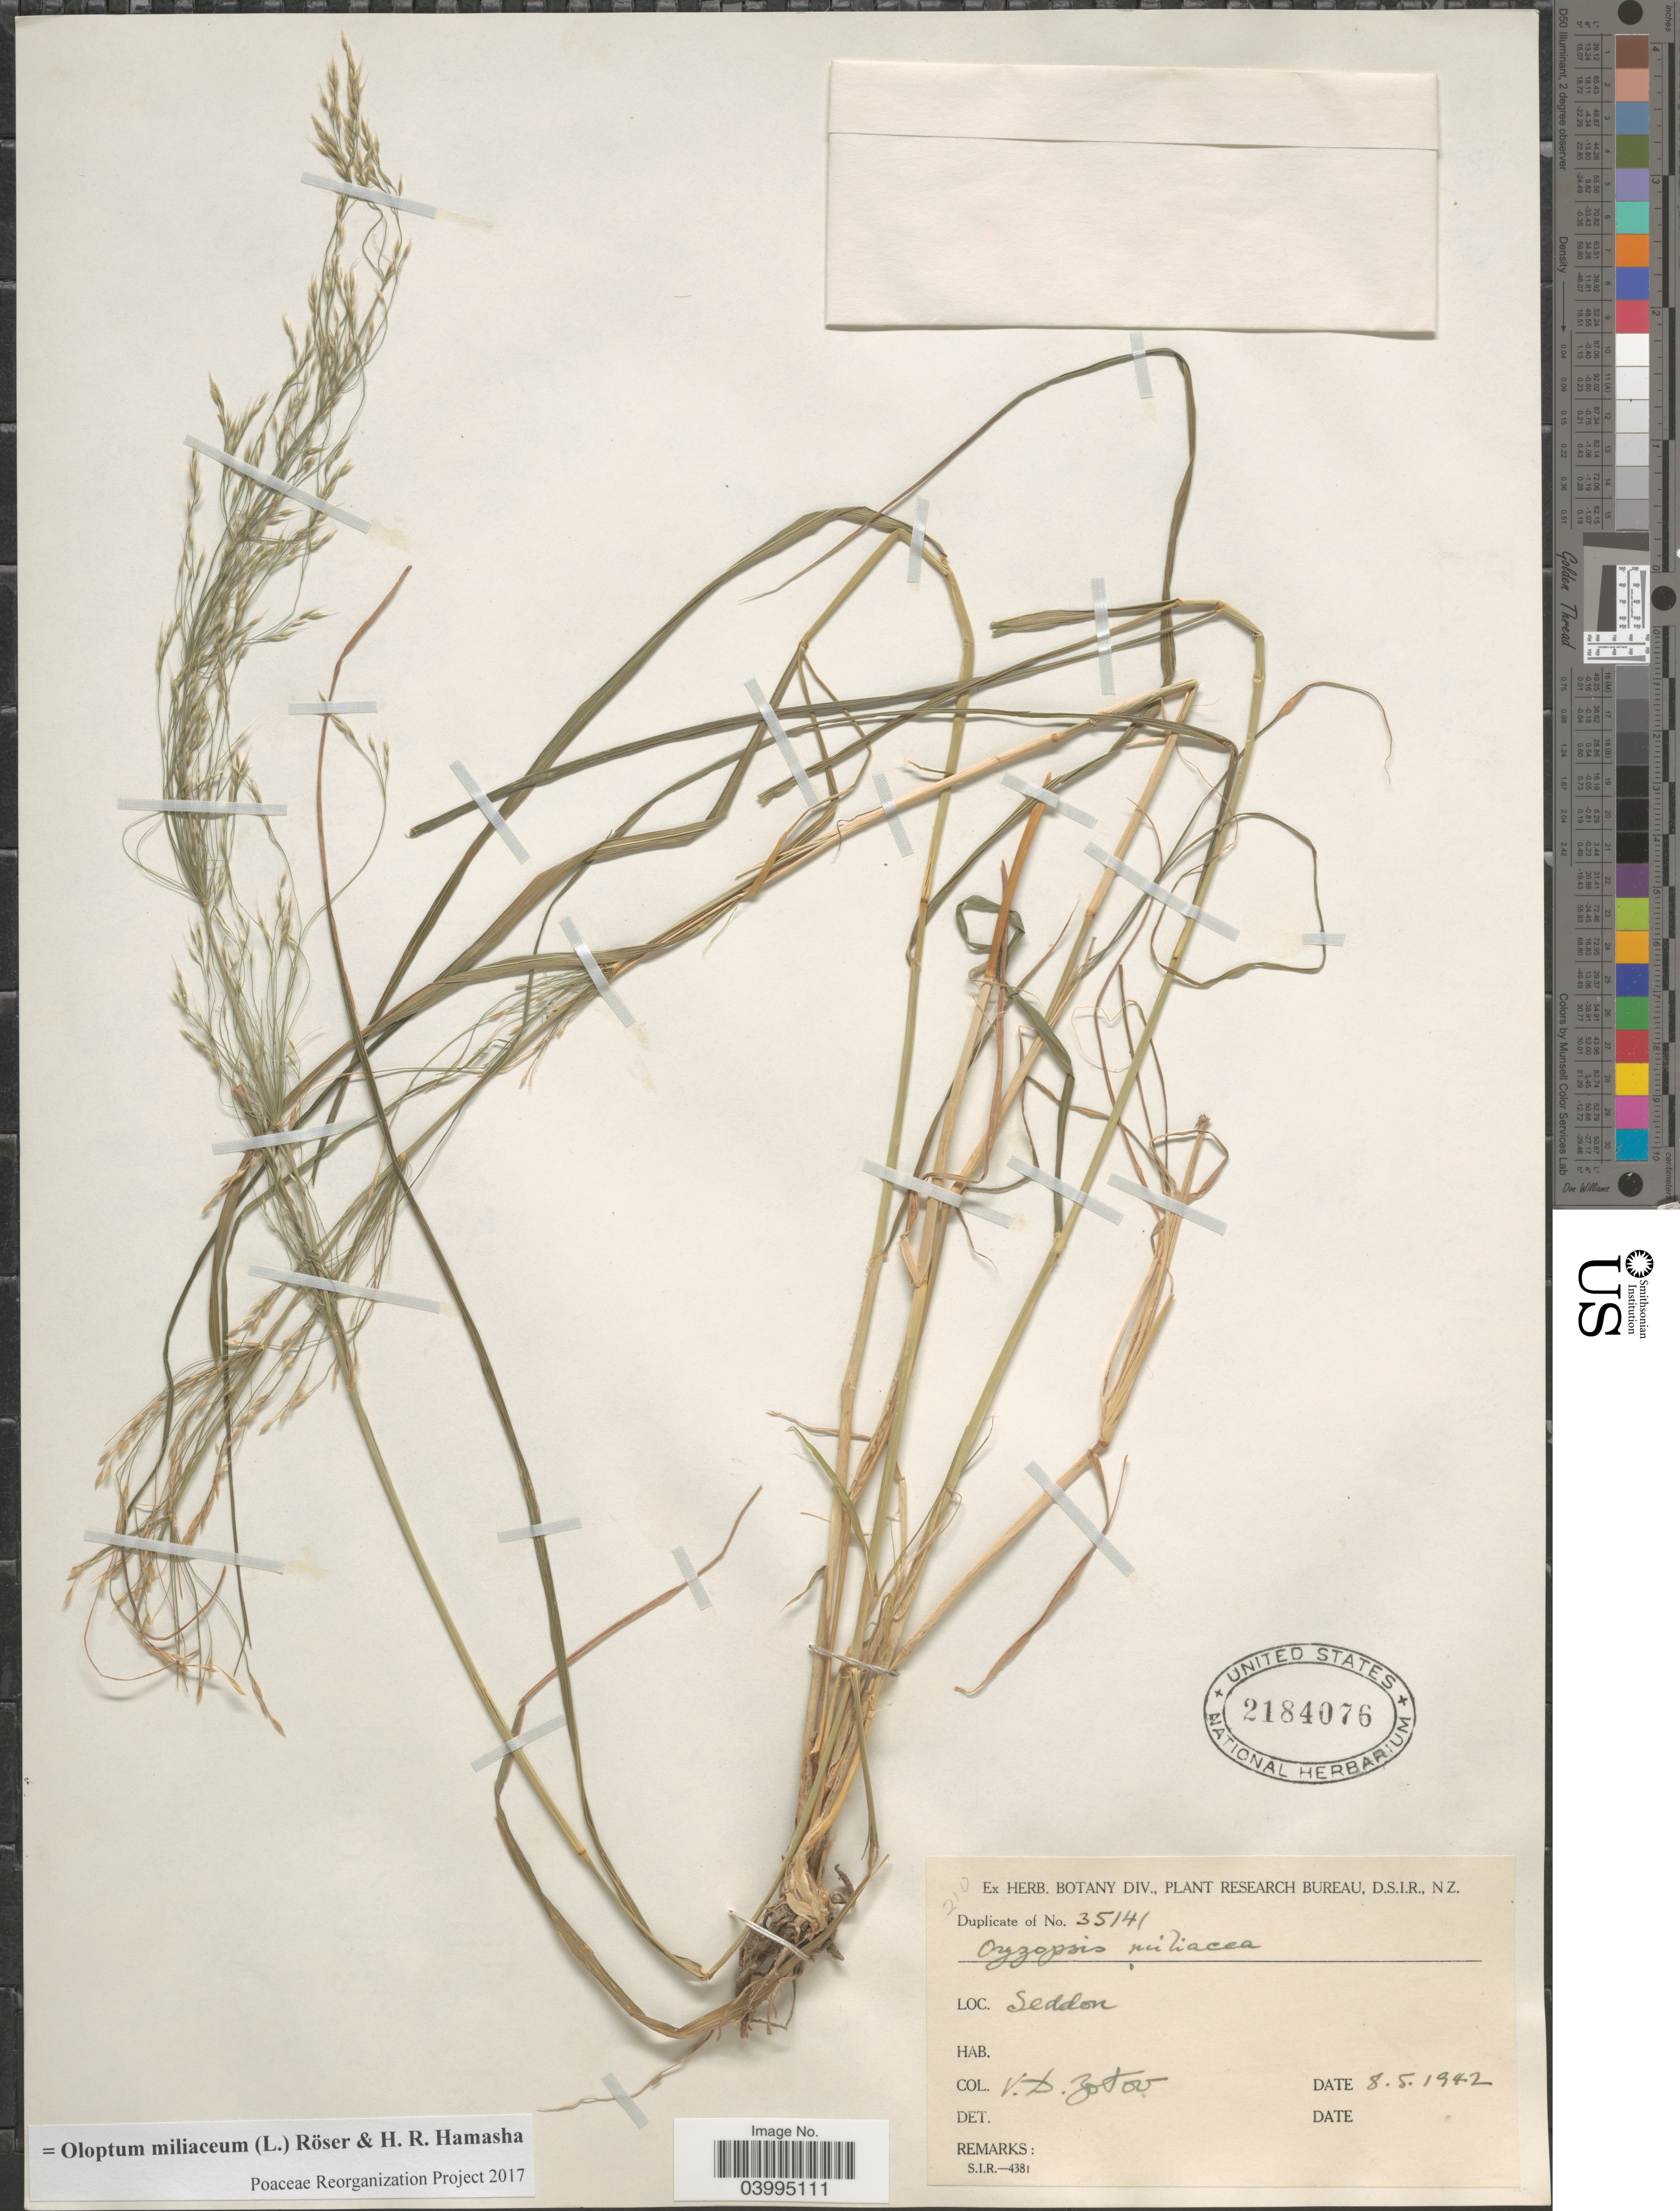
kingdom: Plantae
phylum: Tracheophyta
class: Liliopsida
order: Poales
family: Poaceae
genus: Oloptum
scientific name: Oloptum miliaceum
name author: Röser & H. R. Hamasha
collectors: V. Zotov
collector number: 35141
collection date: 1942-05-08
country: New Zealand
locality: Seddon.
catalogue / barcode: US 2184076